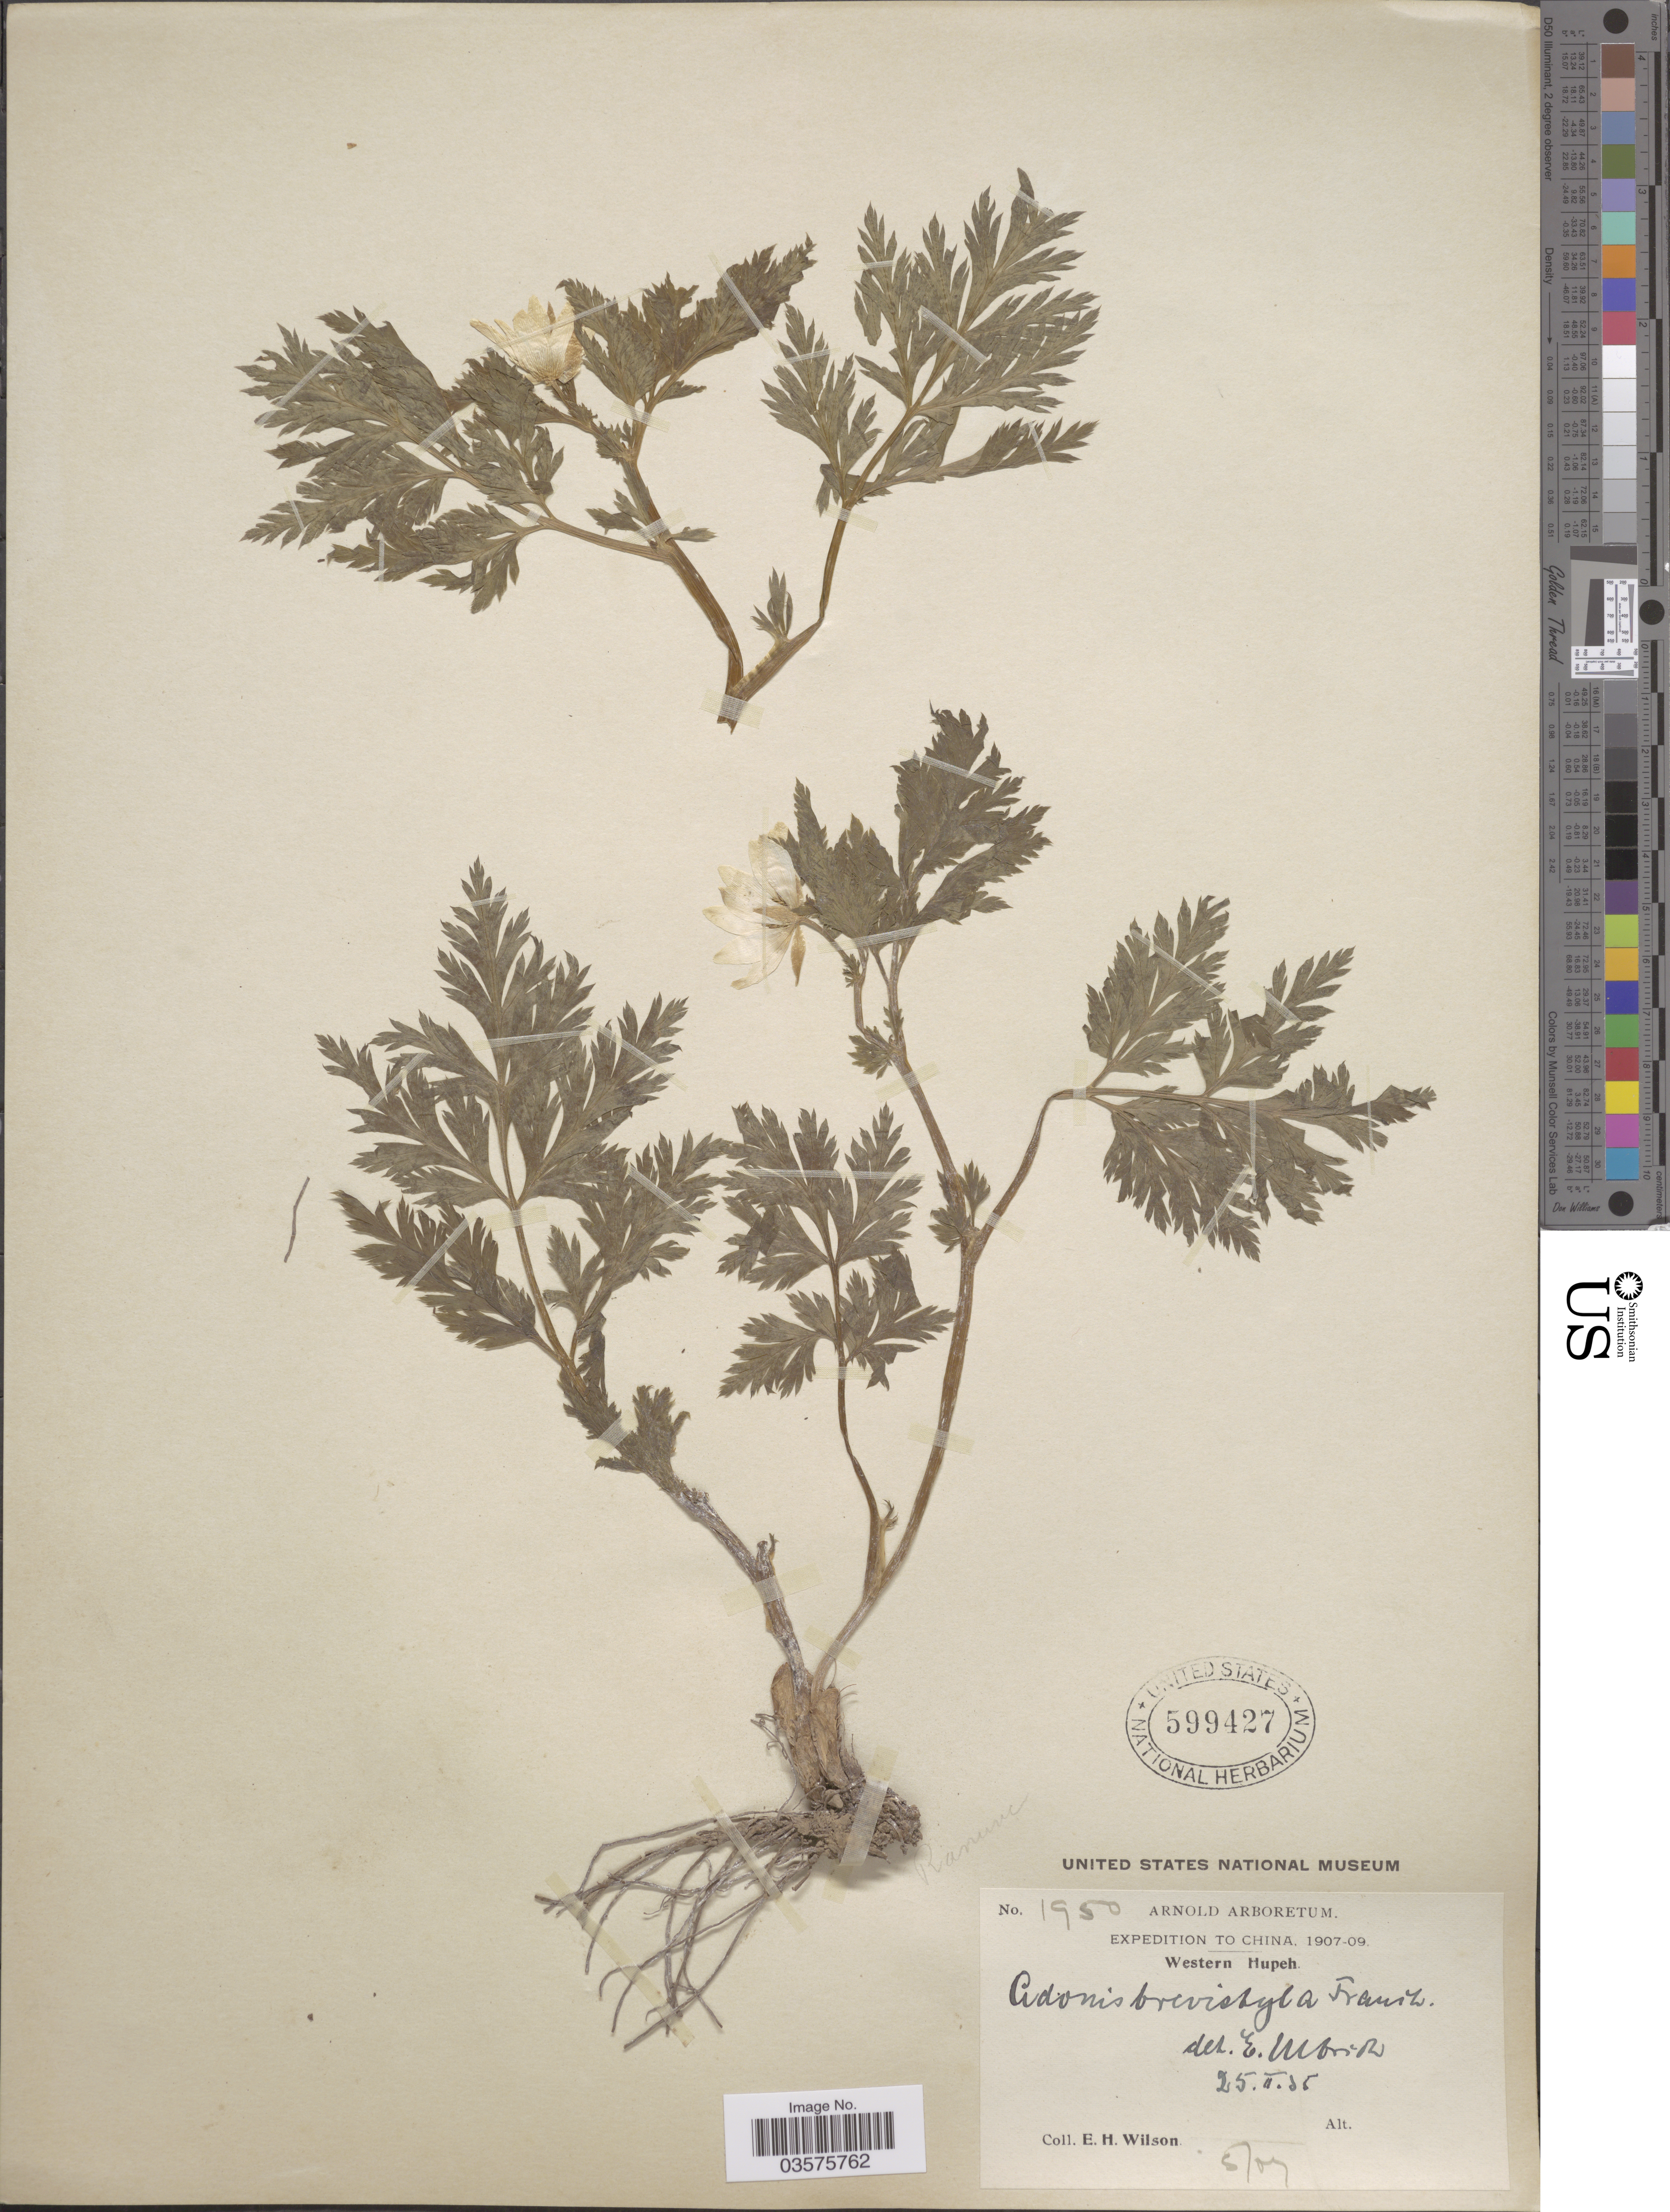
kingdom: Plantae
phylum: Tracheophyta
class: Magnoliopsida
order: Ranunculales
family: Ranunculaceae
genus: Adonis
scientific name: Adonis brevistyla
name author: Franch.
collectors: E. Wilson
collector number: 1950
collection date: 1907-05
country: China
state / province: Hubei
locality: Western Hupeh.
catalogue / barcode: US 599427